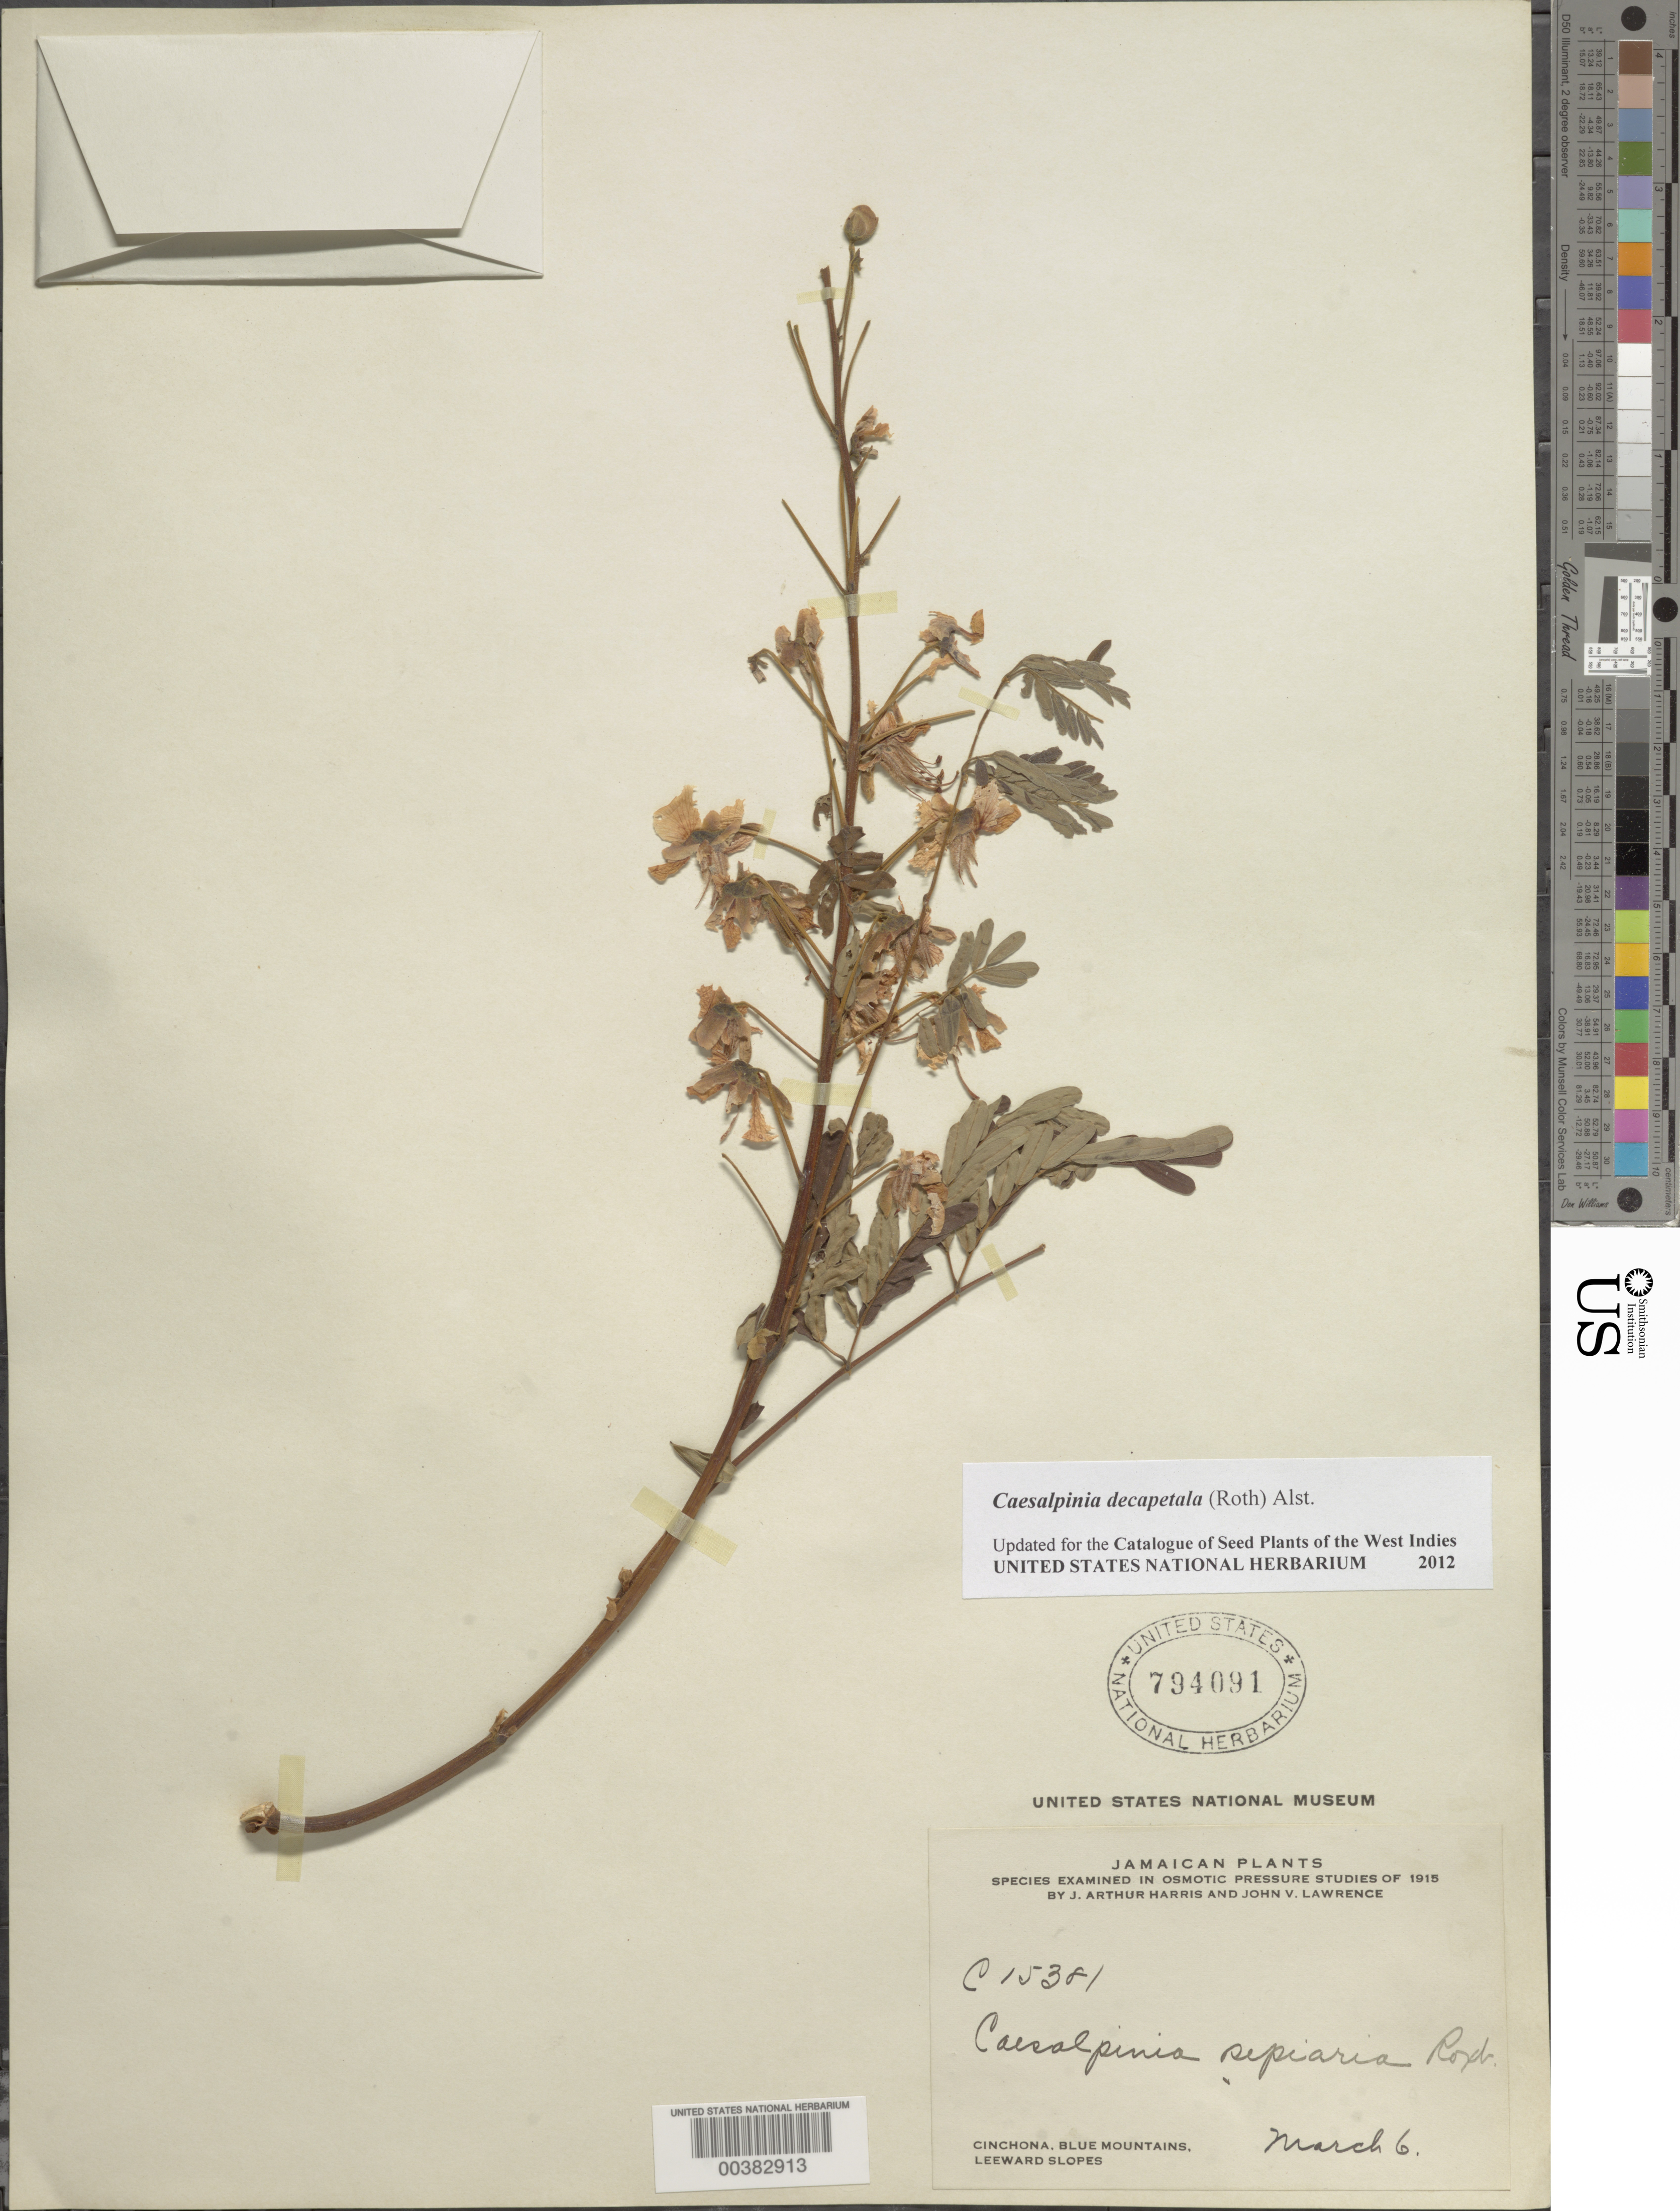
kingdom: Plantae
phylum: Tracheophyta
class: Magnoliopsida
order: Fabales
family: Fabaceae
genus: Biancaea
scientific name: Biancaea decapetala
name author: (Roth) O. Deg.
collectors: J. A. Harris & J. Lawrence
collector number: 15381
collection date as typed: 06 Mar 1915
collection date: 1915-03-06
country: Jamaica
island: Greater Antilles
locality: Cinchona, blue mountains, leeward slopes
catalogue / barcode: US 794091